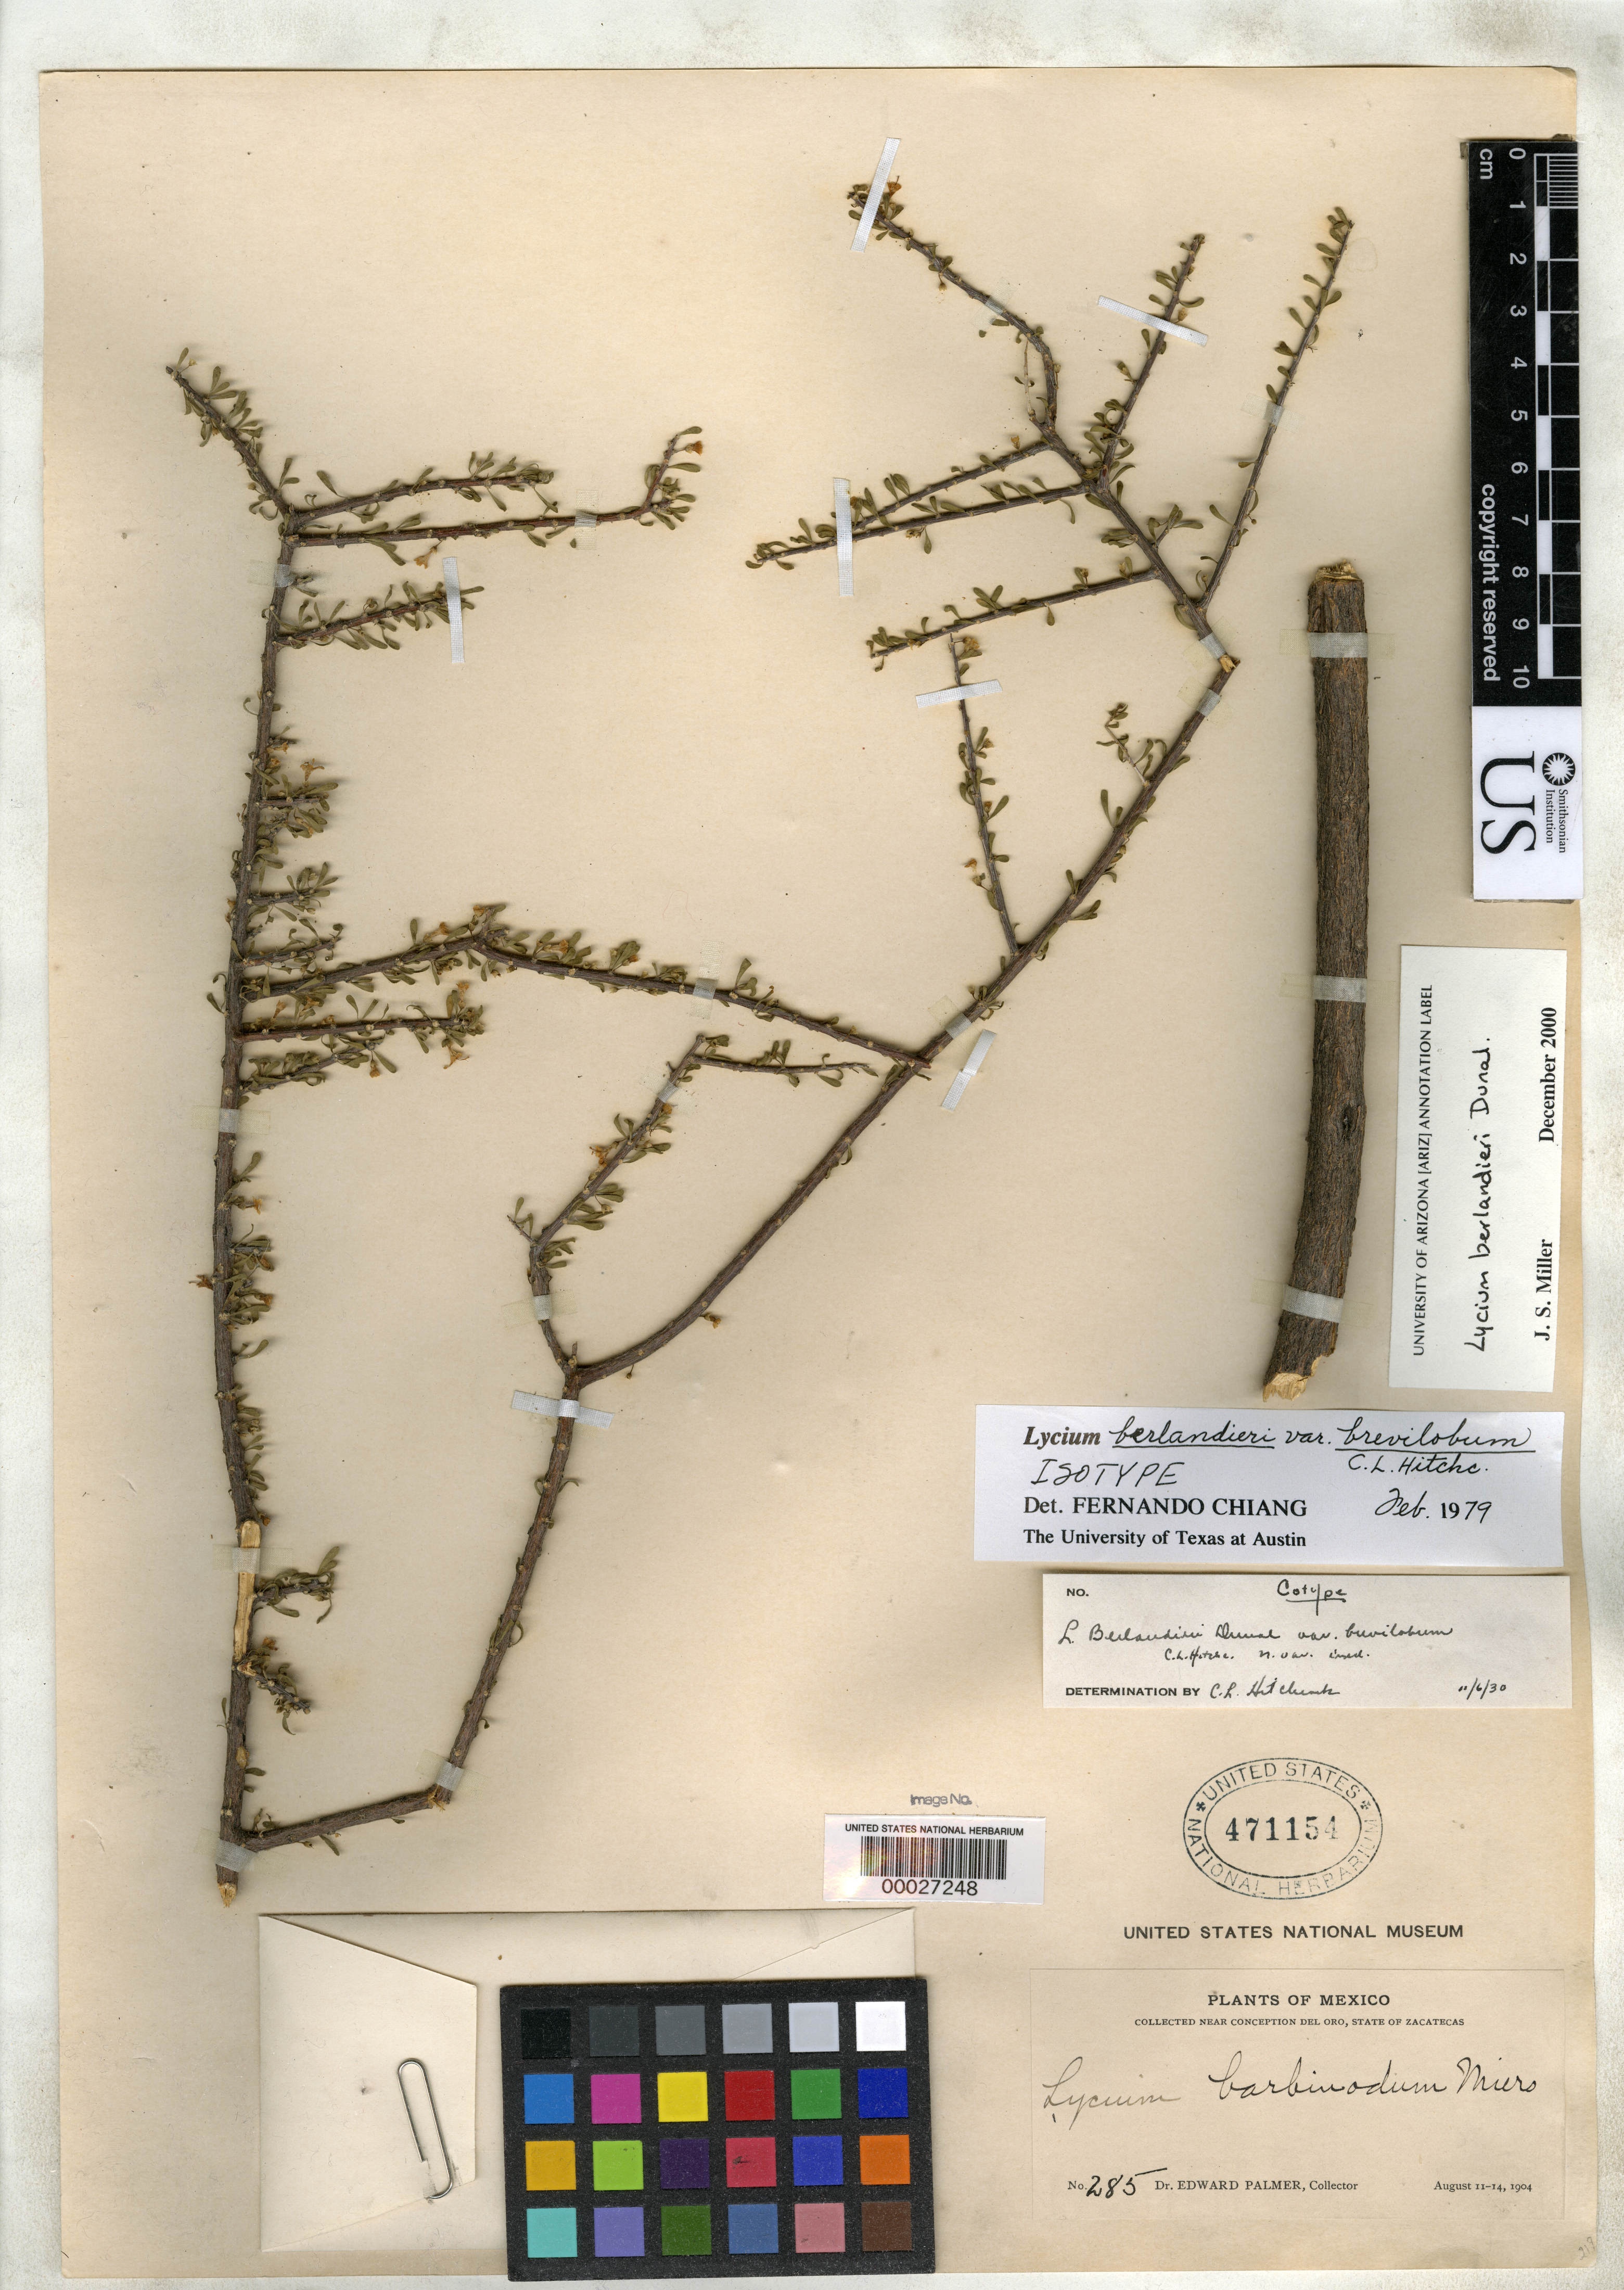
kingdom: Plantae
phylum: Tracheophyta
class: Magnoliopsida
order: Solanales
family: Solanaceae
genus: Lycium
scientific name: Lycium berlandieri var. brevilobum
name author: C.L. Hitchc.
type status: Isotype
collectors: E. Palmer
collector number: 285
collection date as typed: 11 Aug 1904 to 14 Aug 1904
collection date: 1904-08-11/1904-08-14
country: Mexico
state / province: Zacatecas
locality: Near Concepcion del Oro.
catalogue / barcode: US 471154